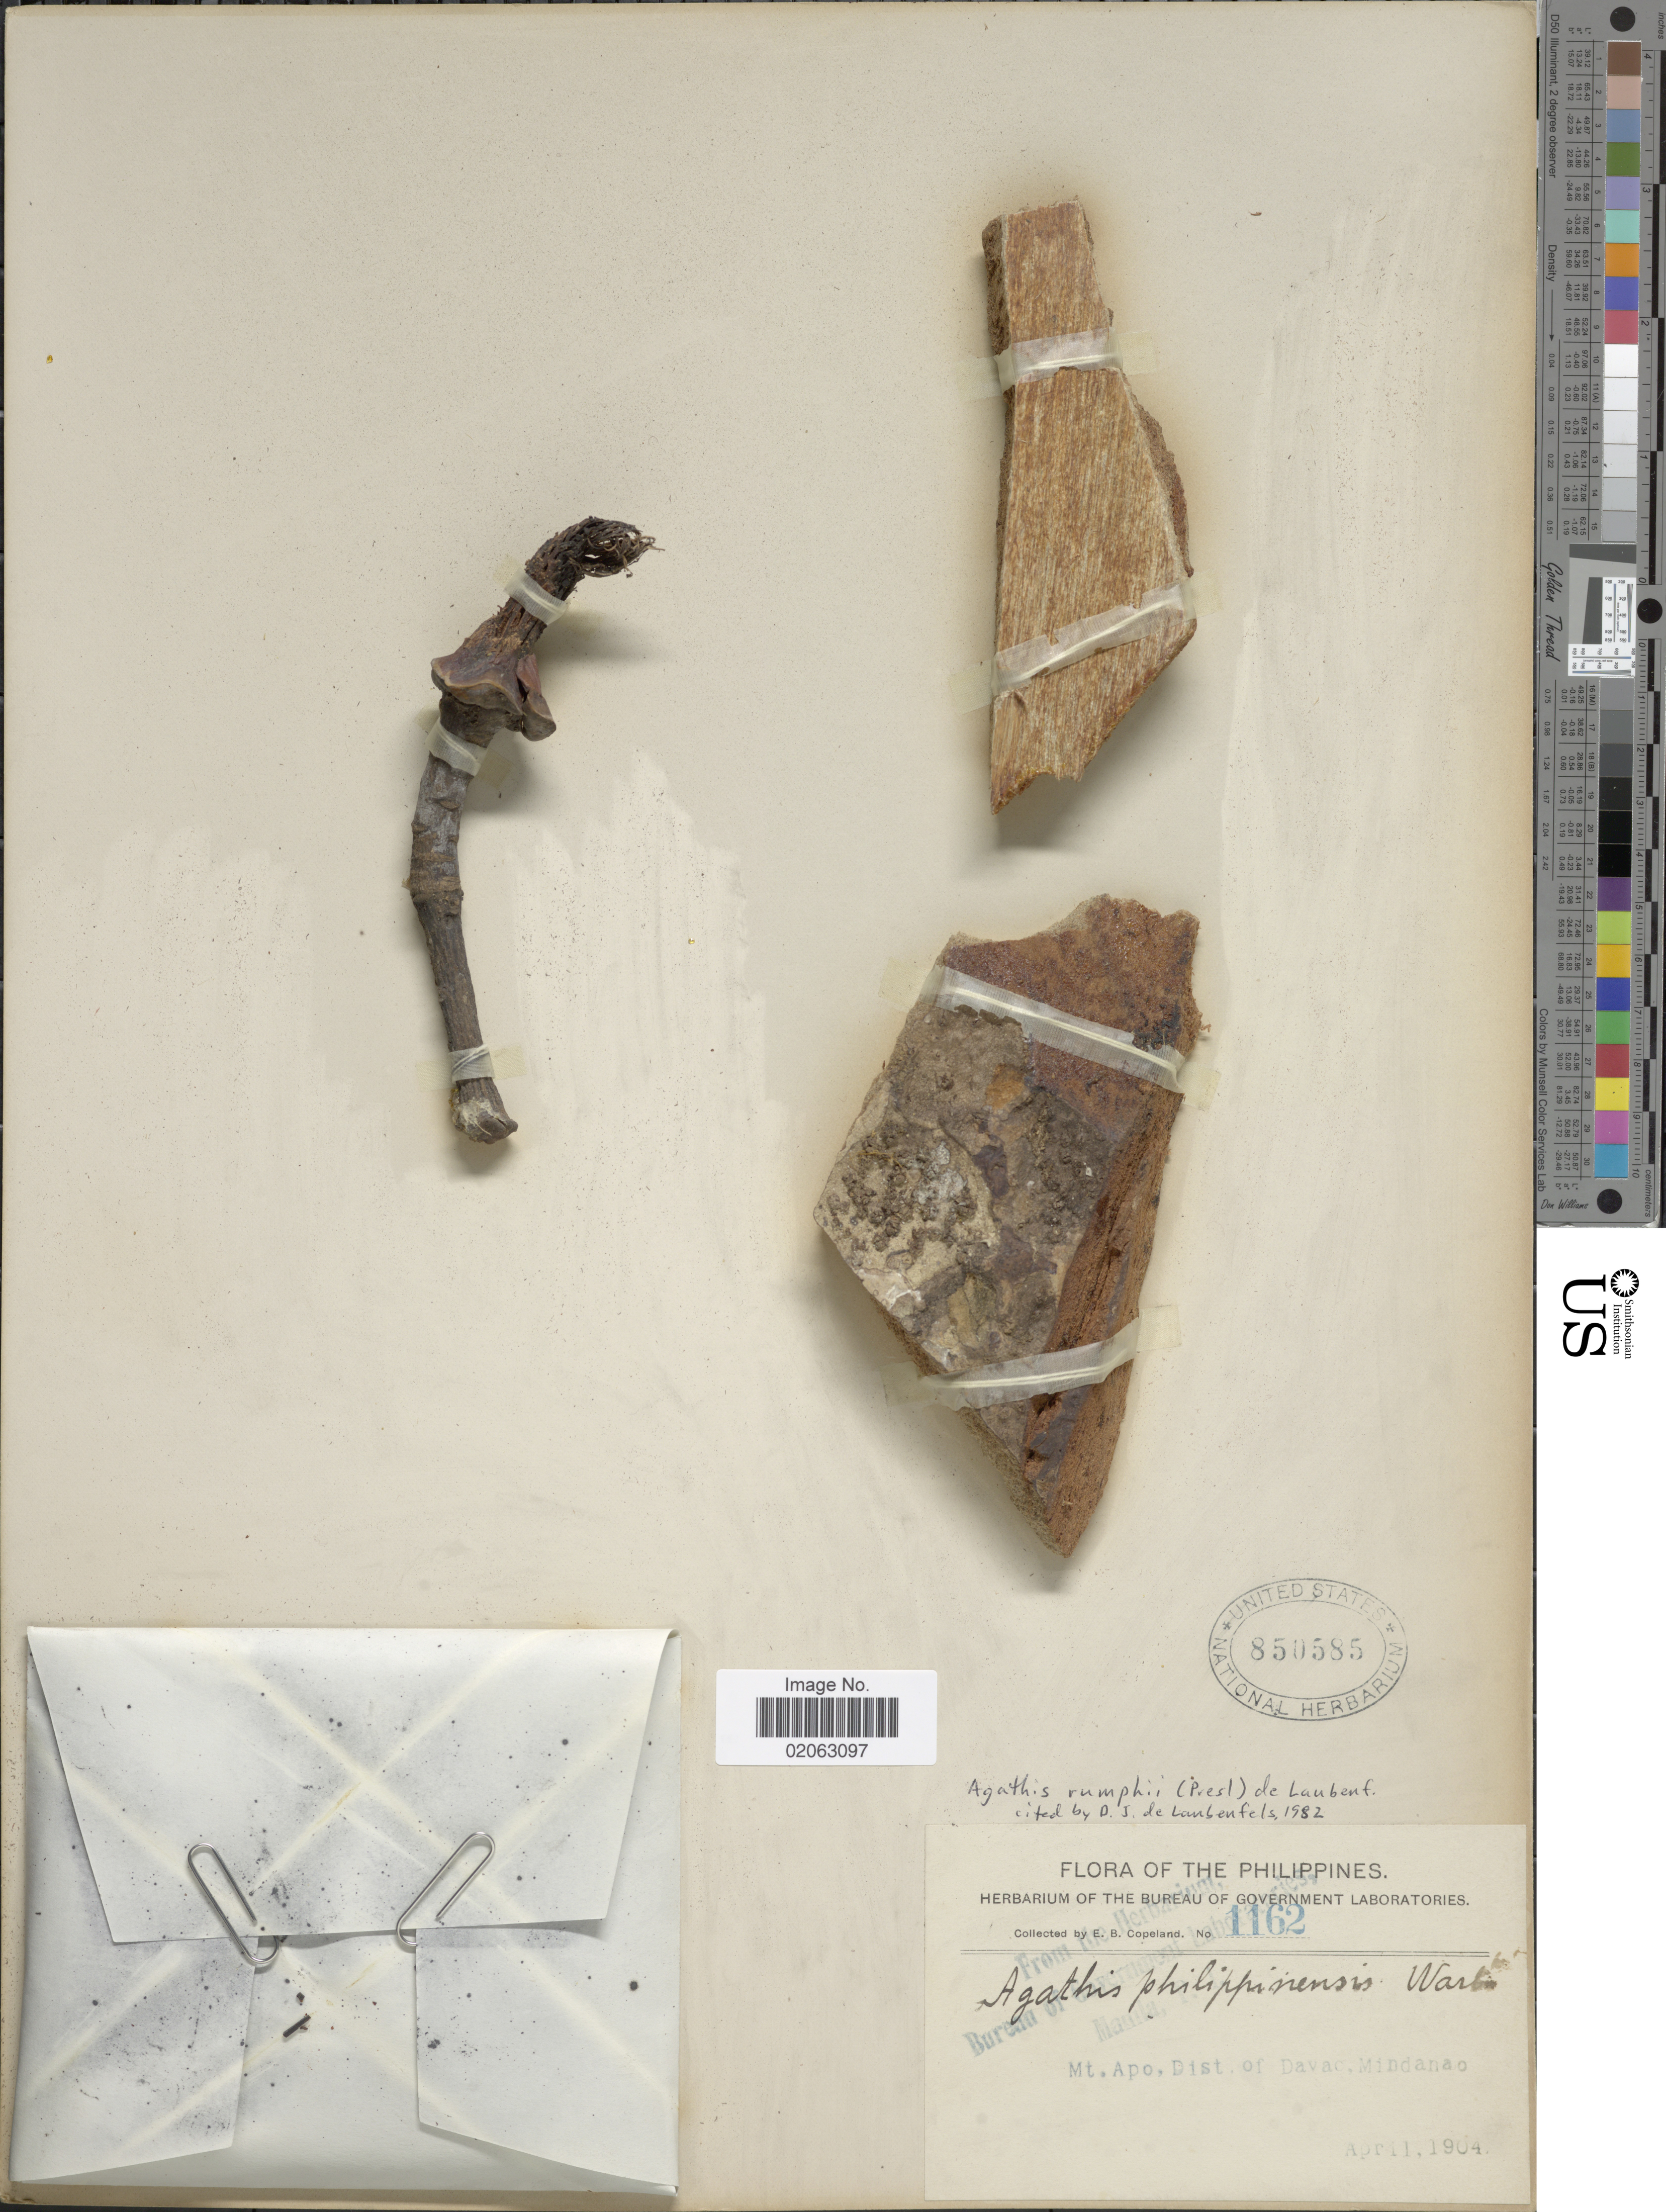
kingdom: Plantae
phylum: Tracheophyta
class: Pinopsida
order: Pinales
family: Araucariaceae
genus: Agathis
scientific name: Agathis rumphii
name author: (C. Presl)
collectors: E. B. Copeland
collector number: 1162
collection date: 1904-04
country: Philippines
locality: Mindanao, Mt. Apo, Dist. of Davao.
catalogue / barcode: US 850585